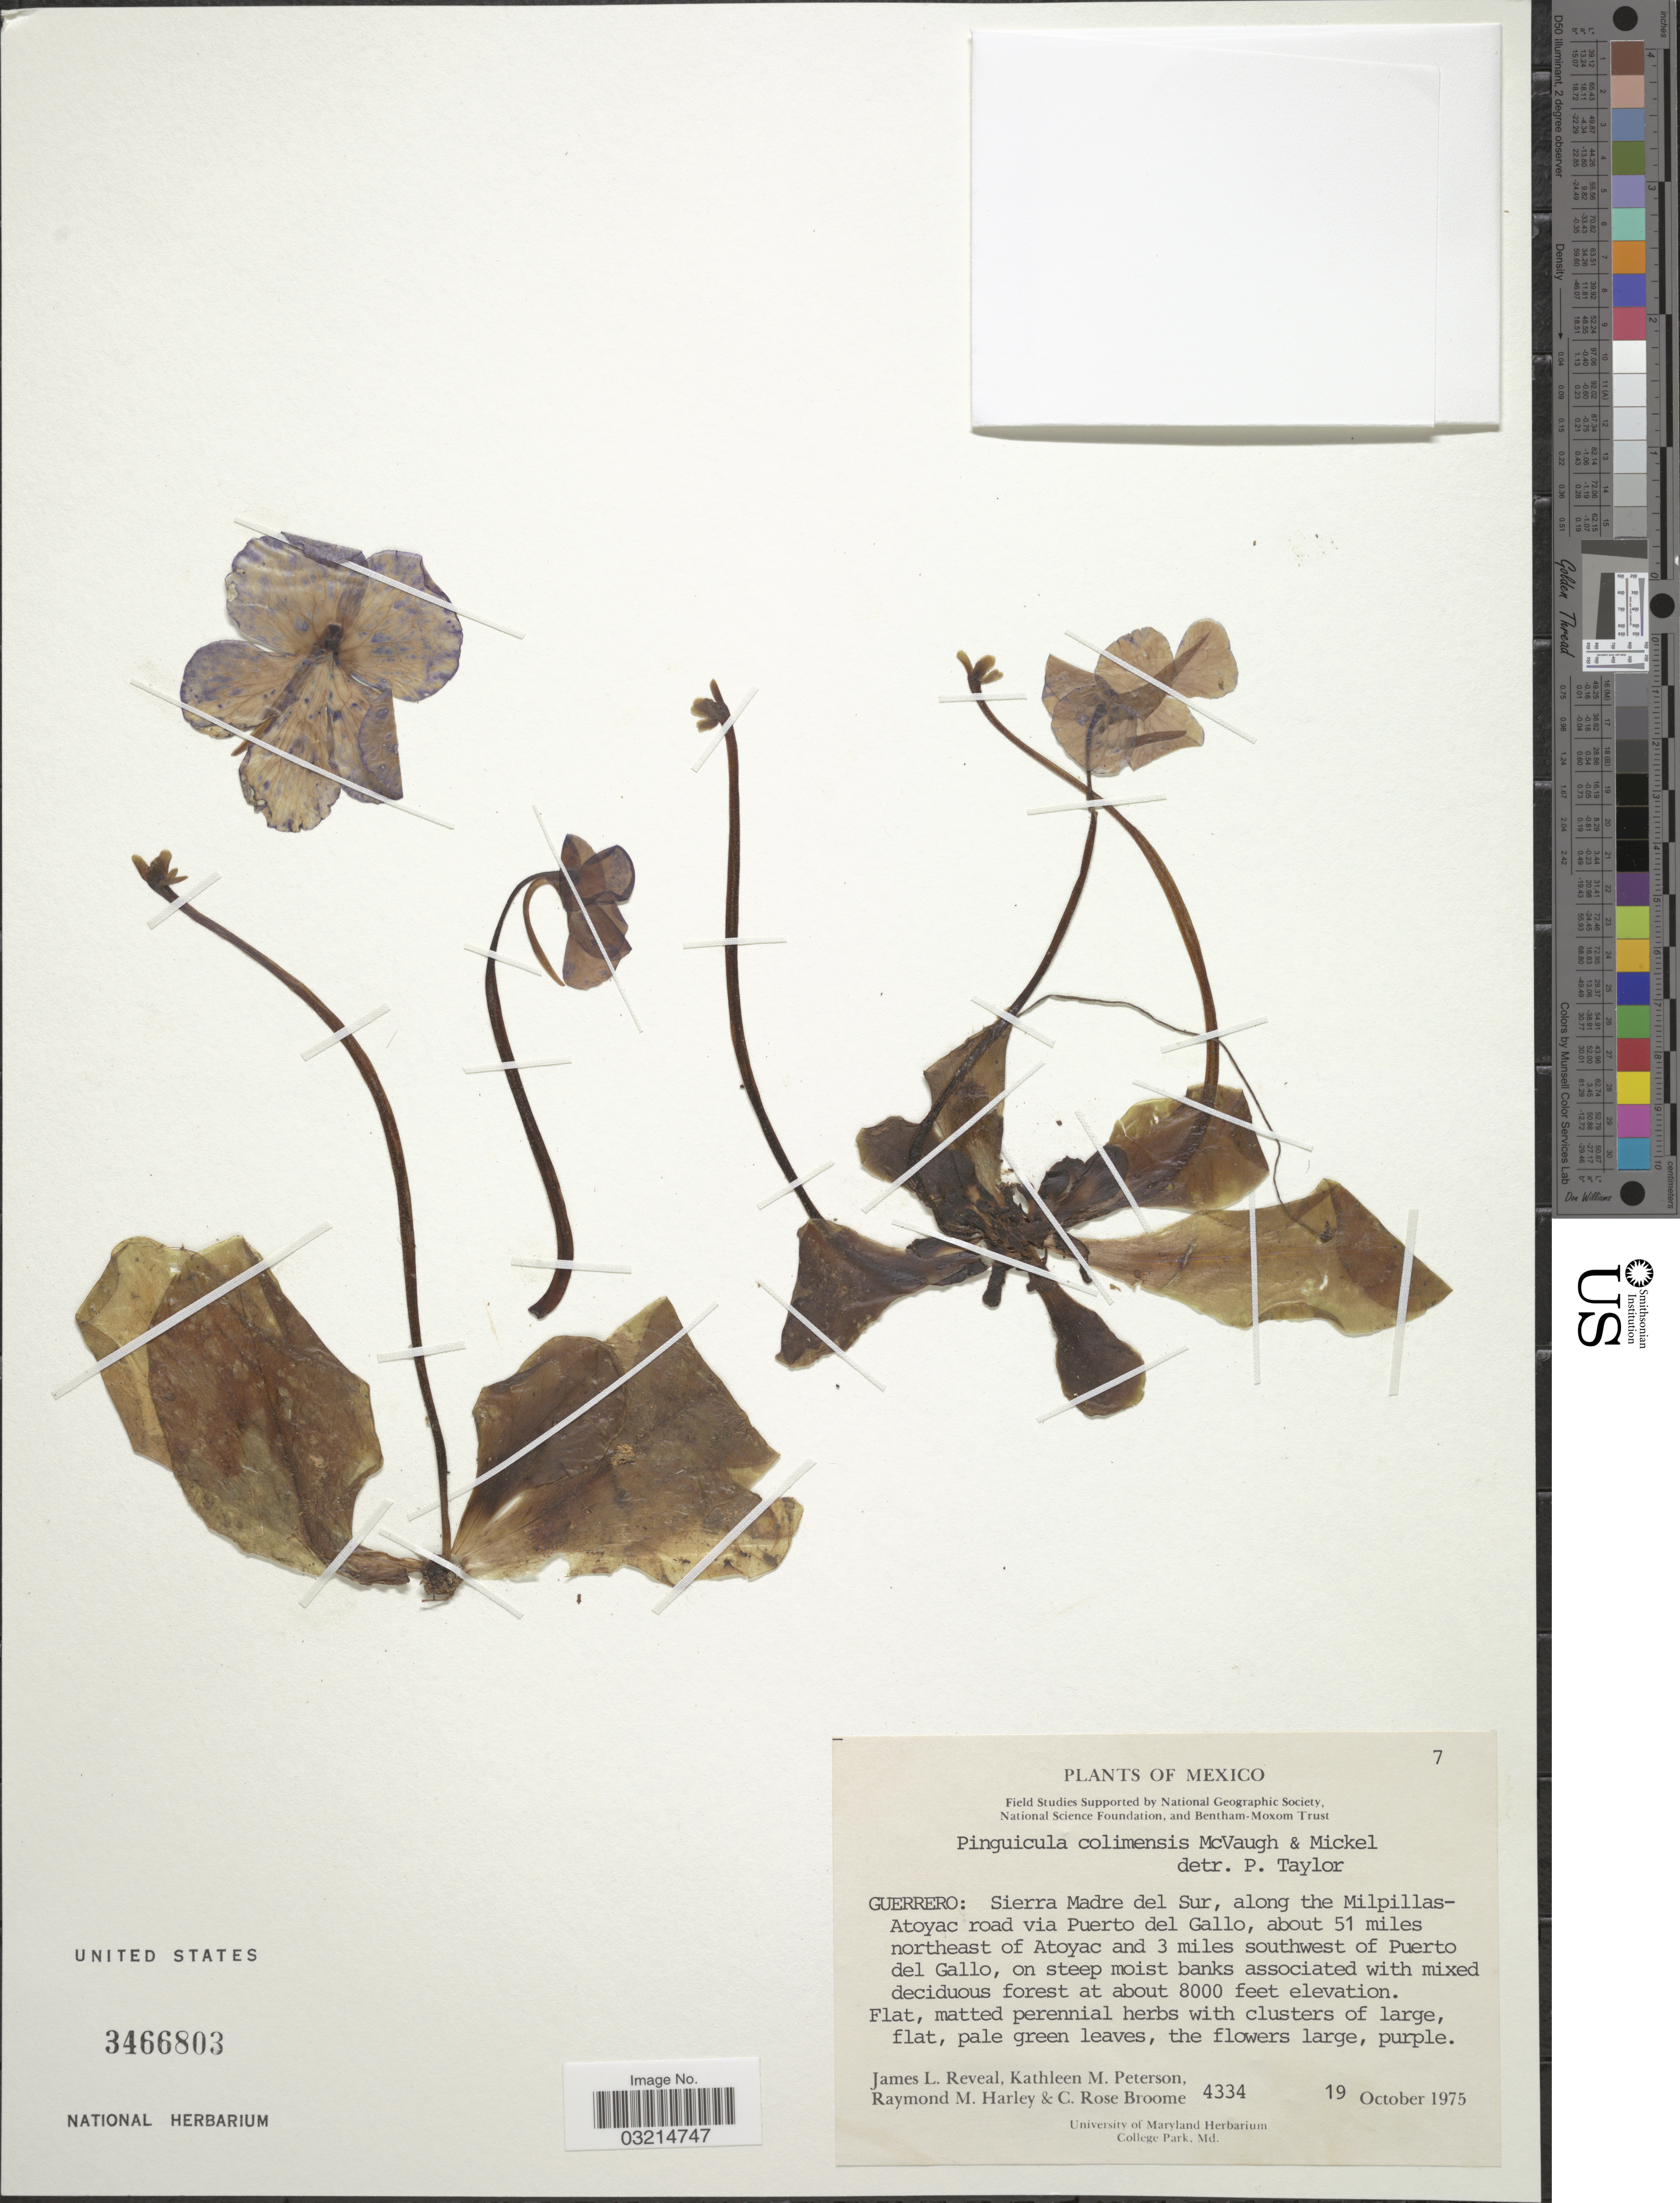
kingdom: Plantae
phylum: Tracheophyta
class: Magnoliopsida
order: Lamiales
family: Lentibulariaceae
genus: Pinguicula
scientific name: Pinguicula colimensis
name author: McVaugh & Mickel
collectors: J. L. Reveal, K. Peterson, R. M. Harley & C. Broome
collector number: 4334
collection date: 1975-10-19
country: Mexico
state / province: Guerrero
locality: Sierra Madre del Sur, along the Milpillas-Atoyac road via Puerto del Gallo, about 51 miles northeast of Atoyac ad 3 miles southwest of Puerto del Gallo.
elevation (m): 244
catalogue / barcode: US 3466803